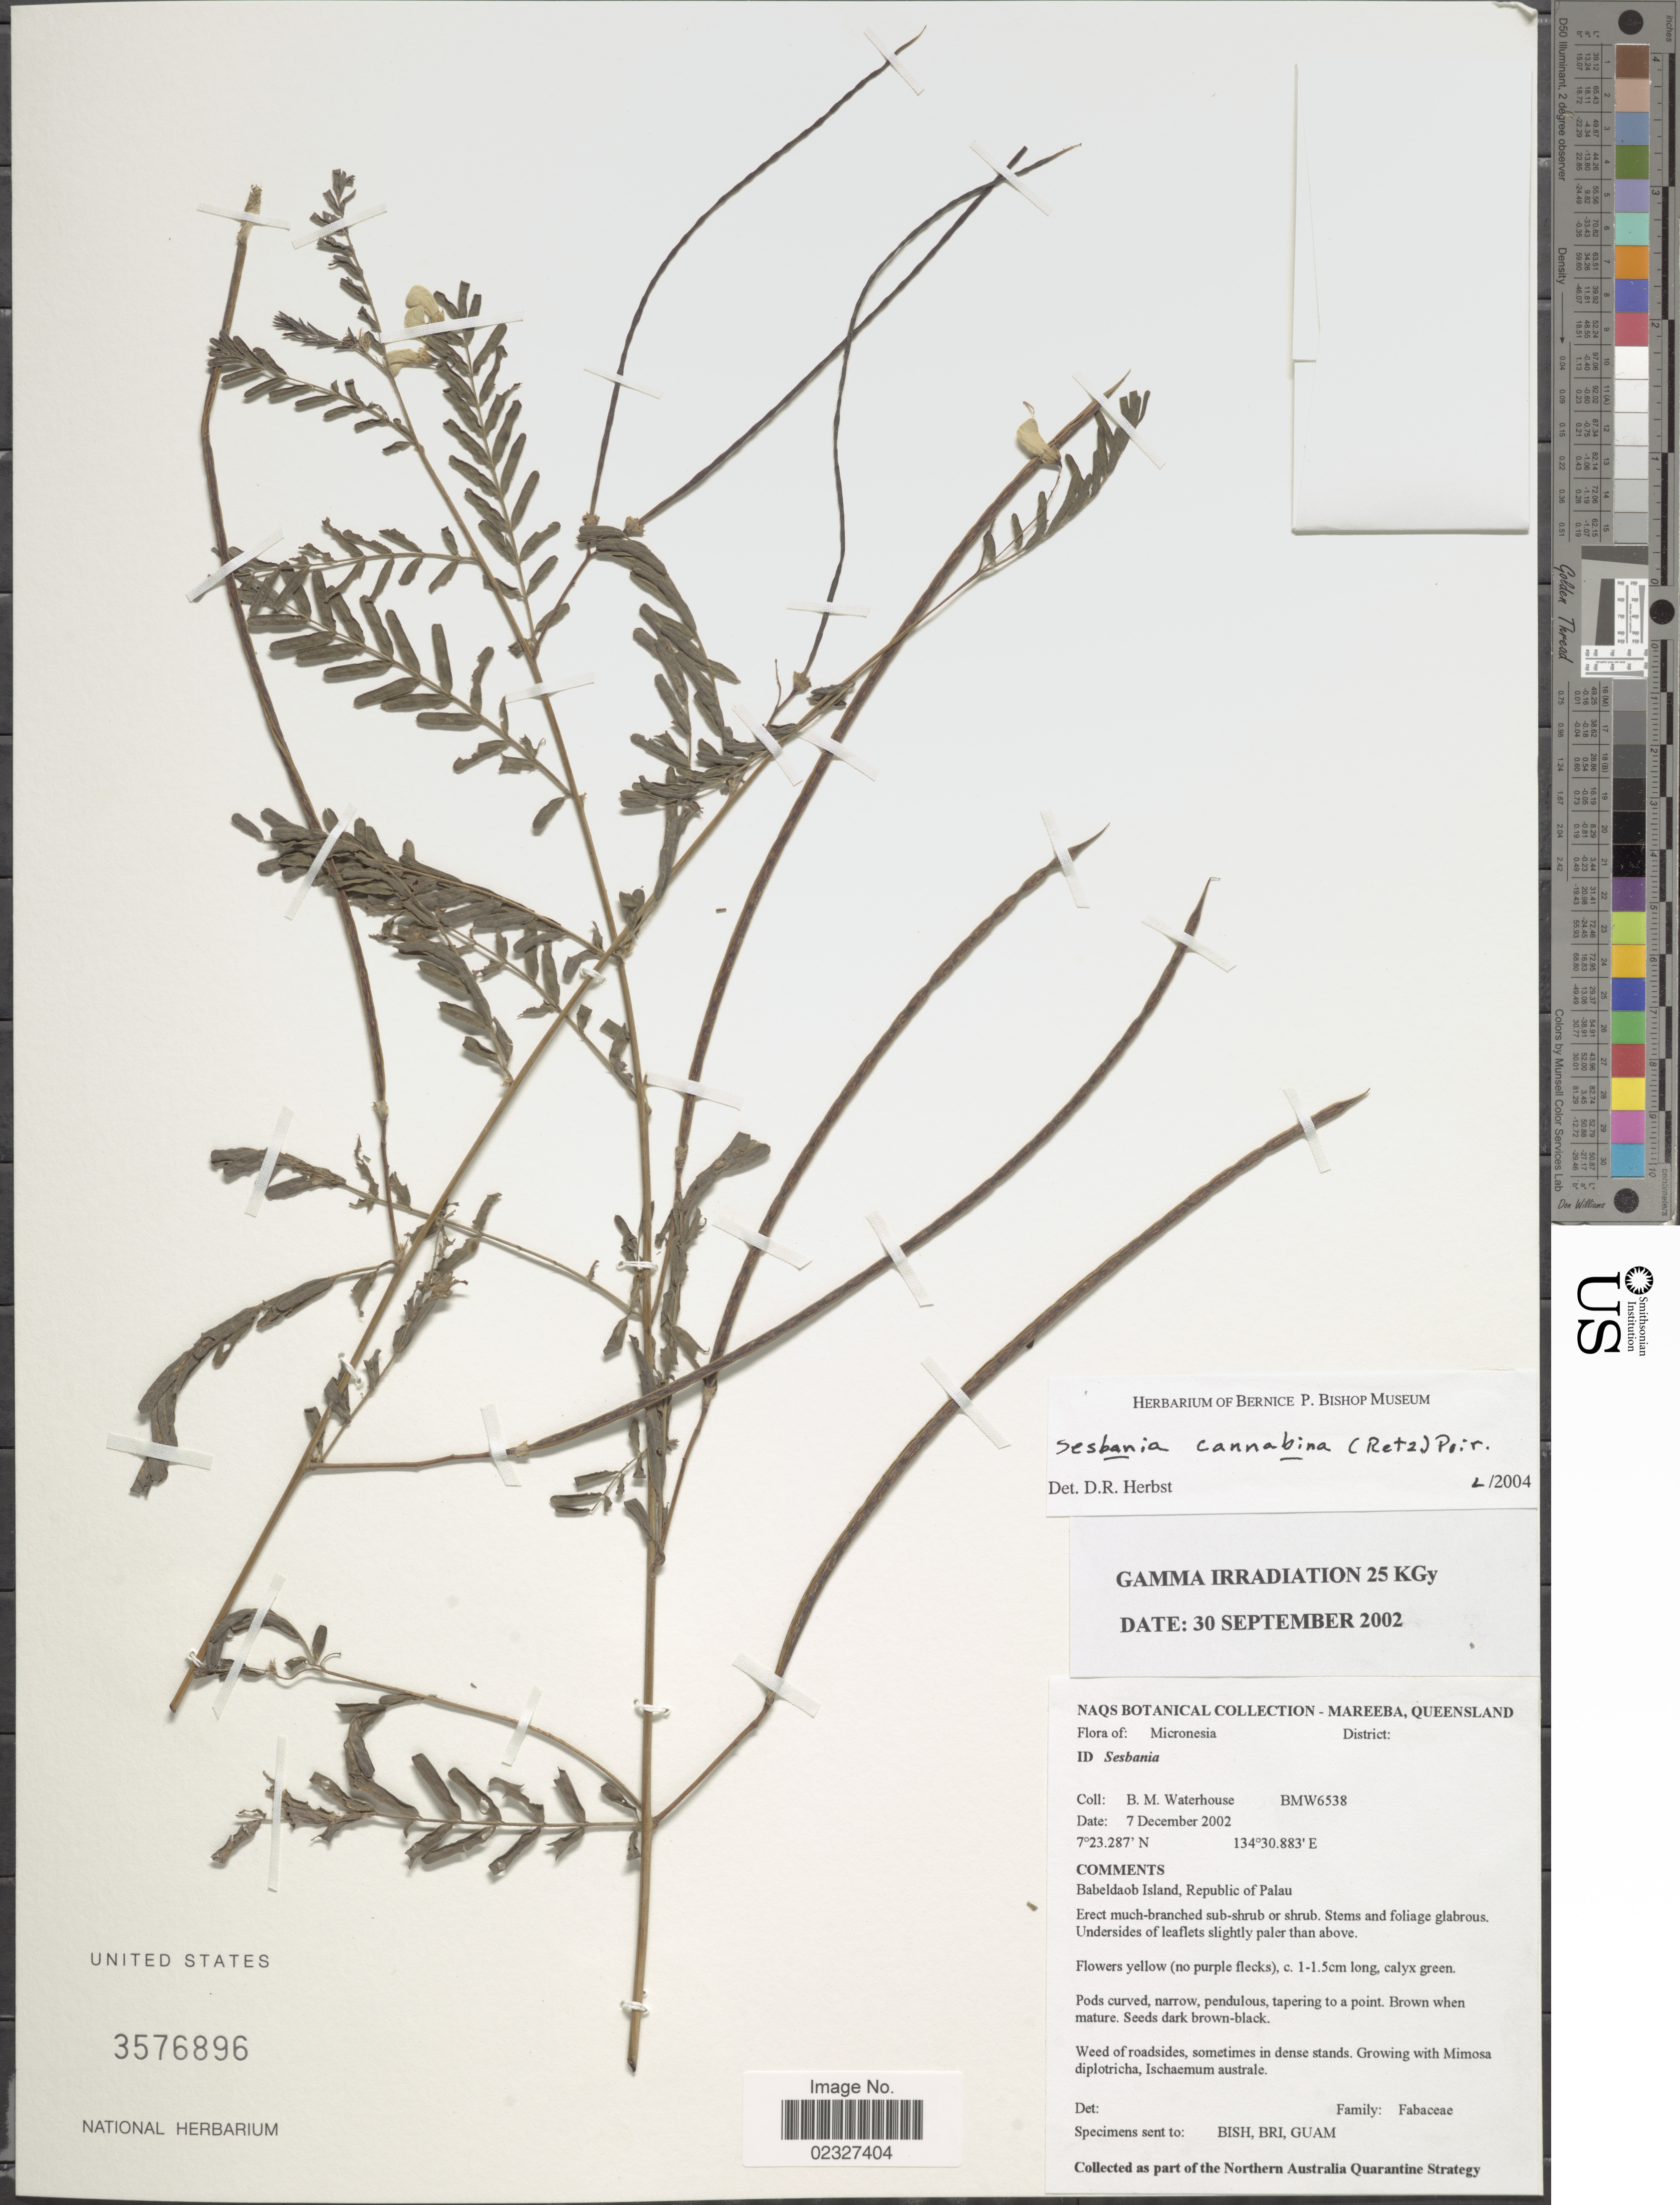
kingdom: Plantae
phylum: Tracheophyta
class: Magnoliopsida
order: Fabales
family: Fabaceae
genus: Sesbania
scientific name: Sesbania cannabina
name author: (Retz.) Poir.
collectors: B. Waterhouse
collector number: BMW6538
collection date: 2002-12-07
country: Palau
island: Babeldaob [Babelthuap]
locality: Micronesia, Babeldaob Island, Republic of Palau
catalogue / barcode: US 3576896